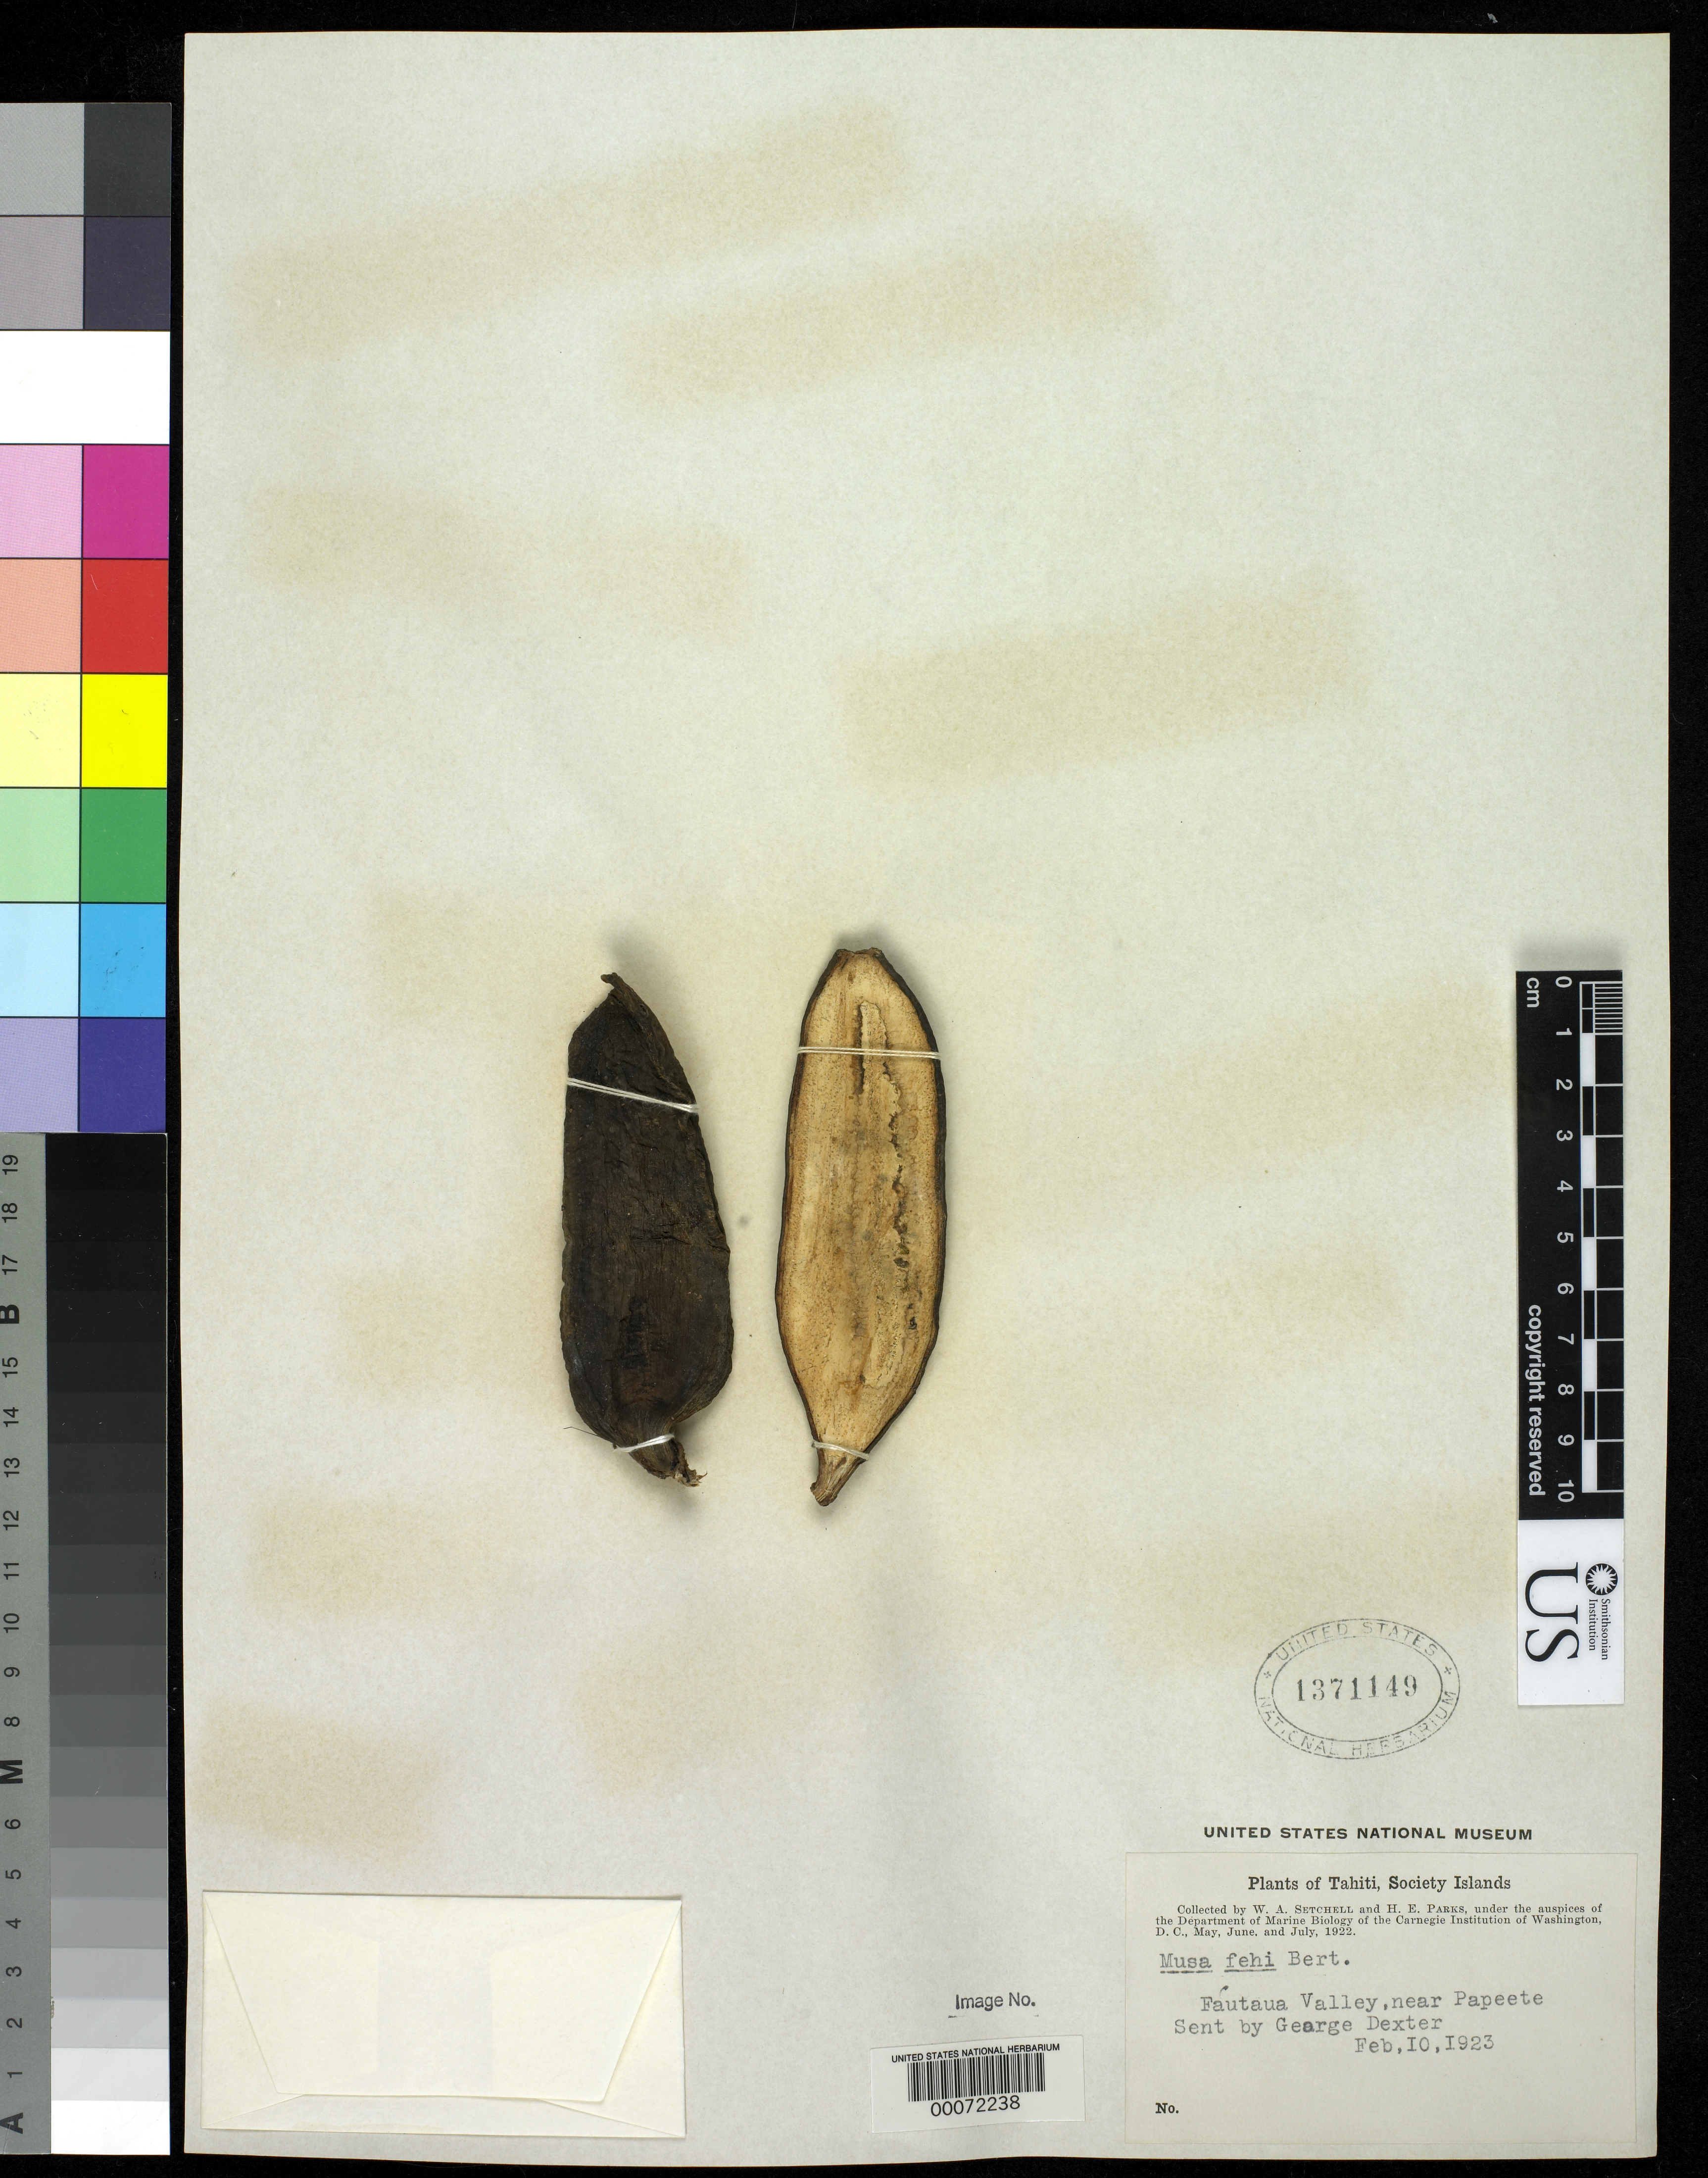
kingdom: Plantae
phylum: Tracheophyta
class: Liliopsida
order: Zingiberales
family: Musaceae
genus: Musa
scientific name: Musa fehi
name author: Bert. ex Vieill.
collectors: G. Dexter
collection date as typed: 10 Feb 1923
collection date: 1923-02-10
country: French Polynesia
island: Tahiti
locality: Fautaua valley, near papeete [Society Is.]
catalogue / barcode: US 1371149